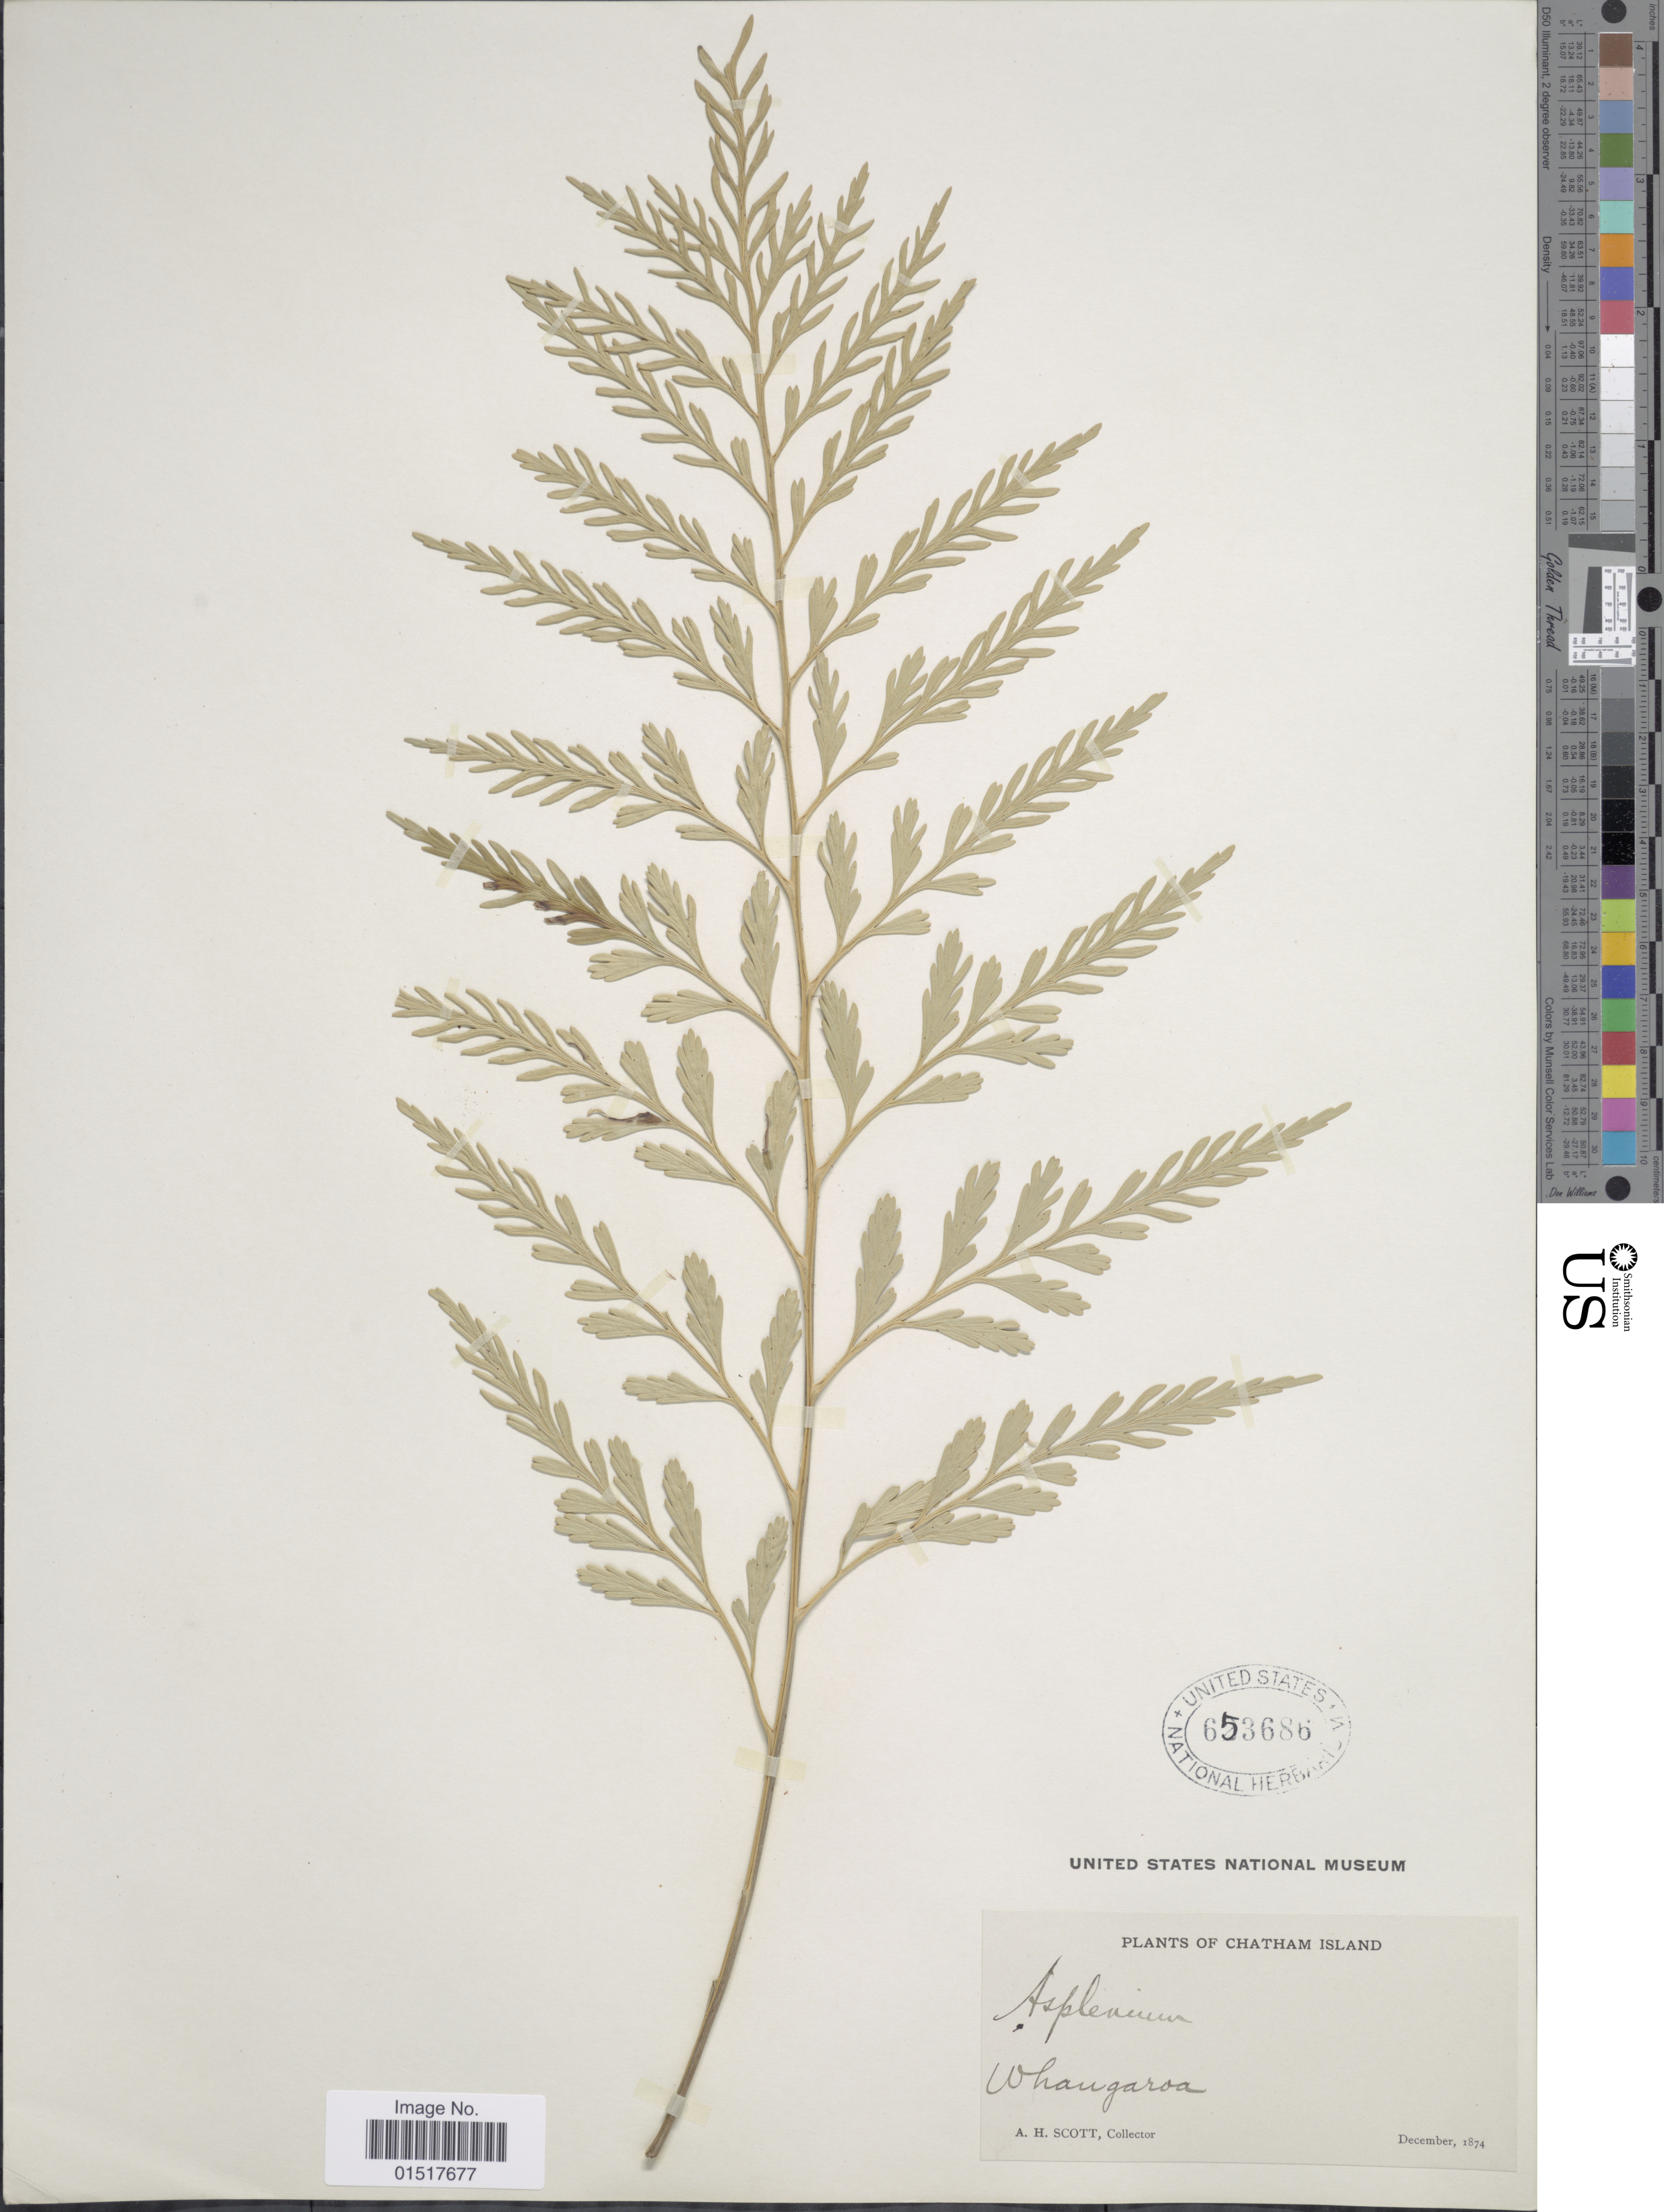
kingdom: Plantae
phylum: Tracheophyta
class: Polypodiopsida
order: Polypodiales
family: Aspleniaceae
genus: Asplenium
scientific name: Asplenium flaccidum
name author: Bonap.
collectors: A. H. Scott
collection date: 1874-12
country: New Zealand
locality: Chatham Island. Whangaroa.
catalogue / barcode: US 653686